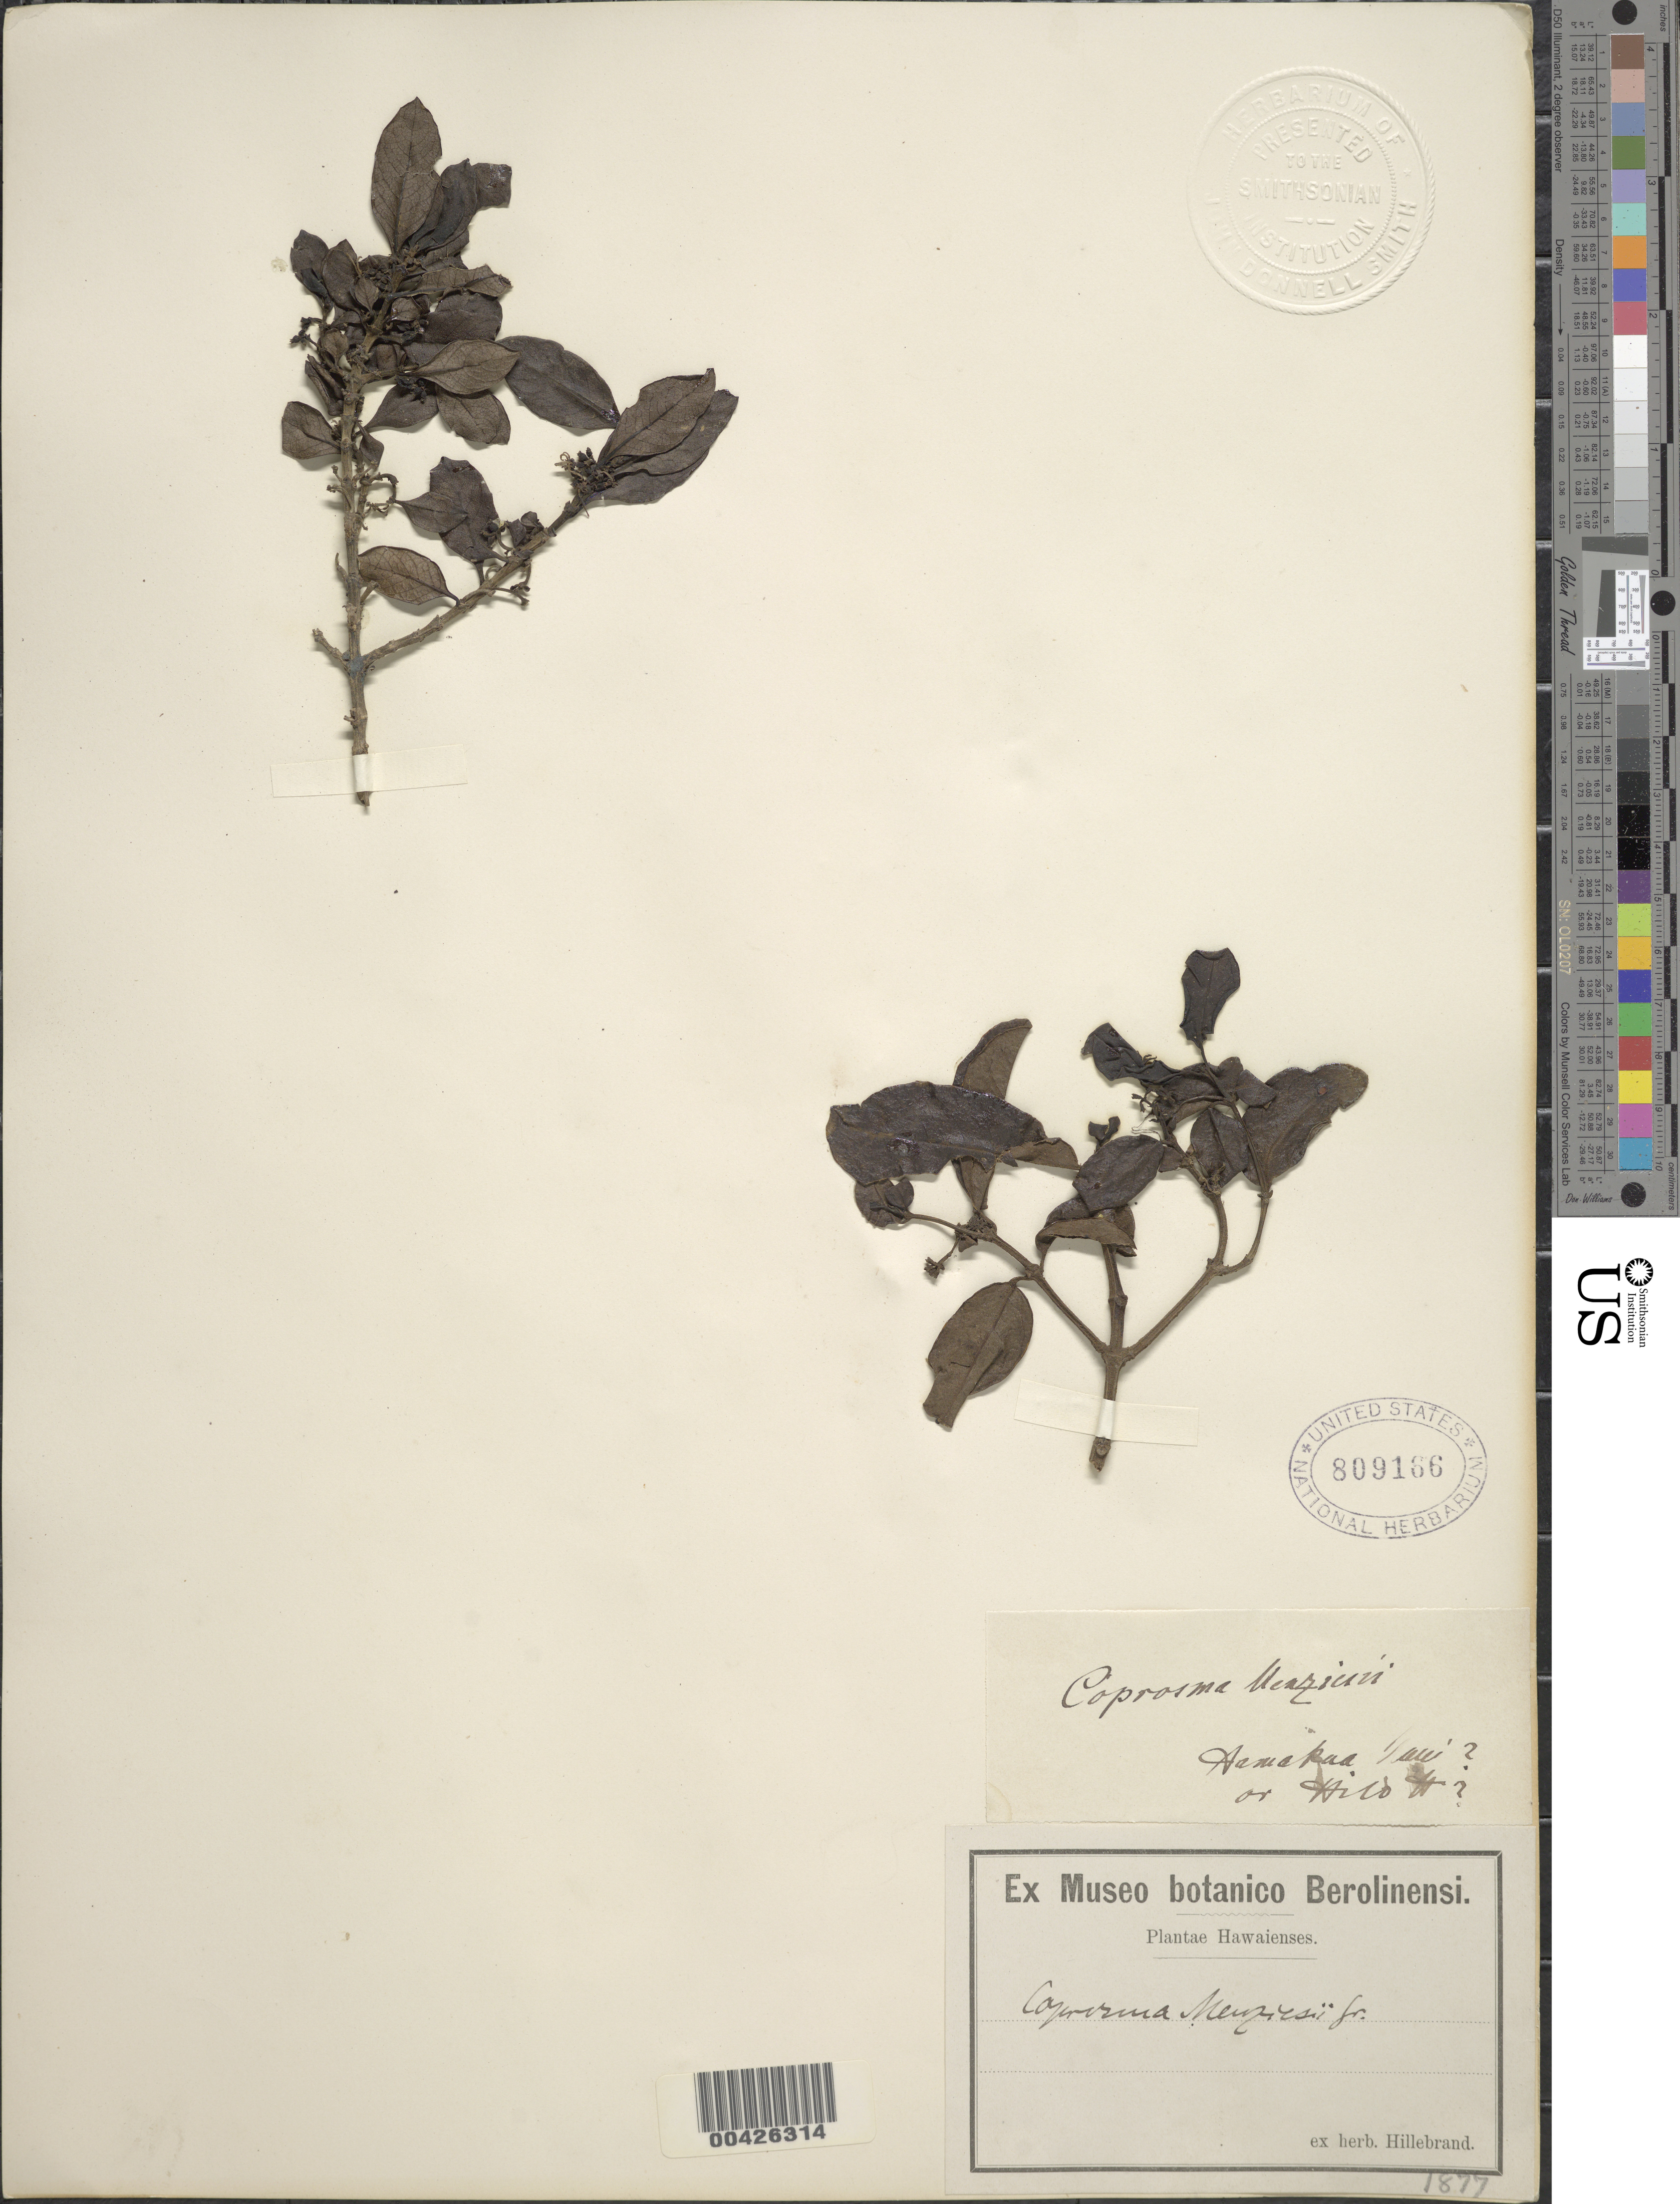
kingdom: Plantae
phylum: Tracheophyta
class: Magnoliopsida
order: Gentianales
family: Rubiaceae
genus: Coprosma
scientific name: Coprosma menziesii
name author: A. Gray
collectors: W. Hillebrand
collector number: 1877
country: United States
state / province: Hawaii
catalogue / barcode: US 809166